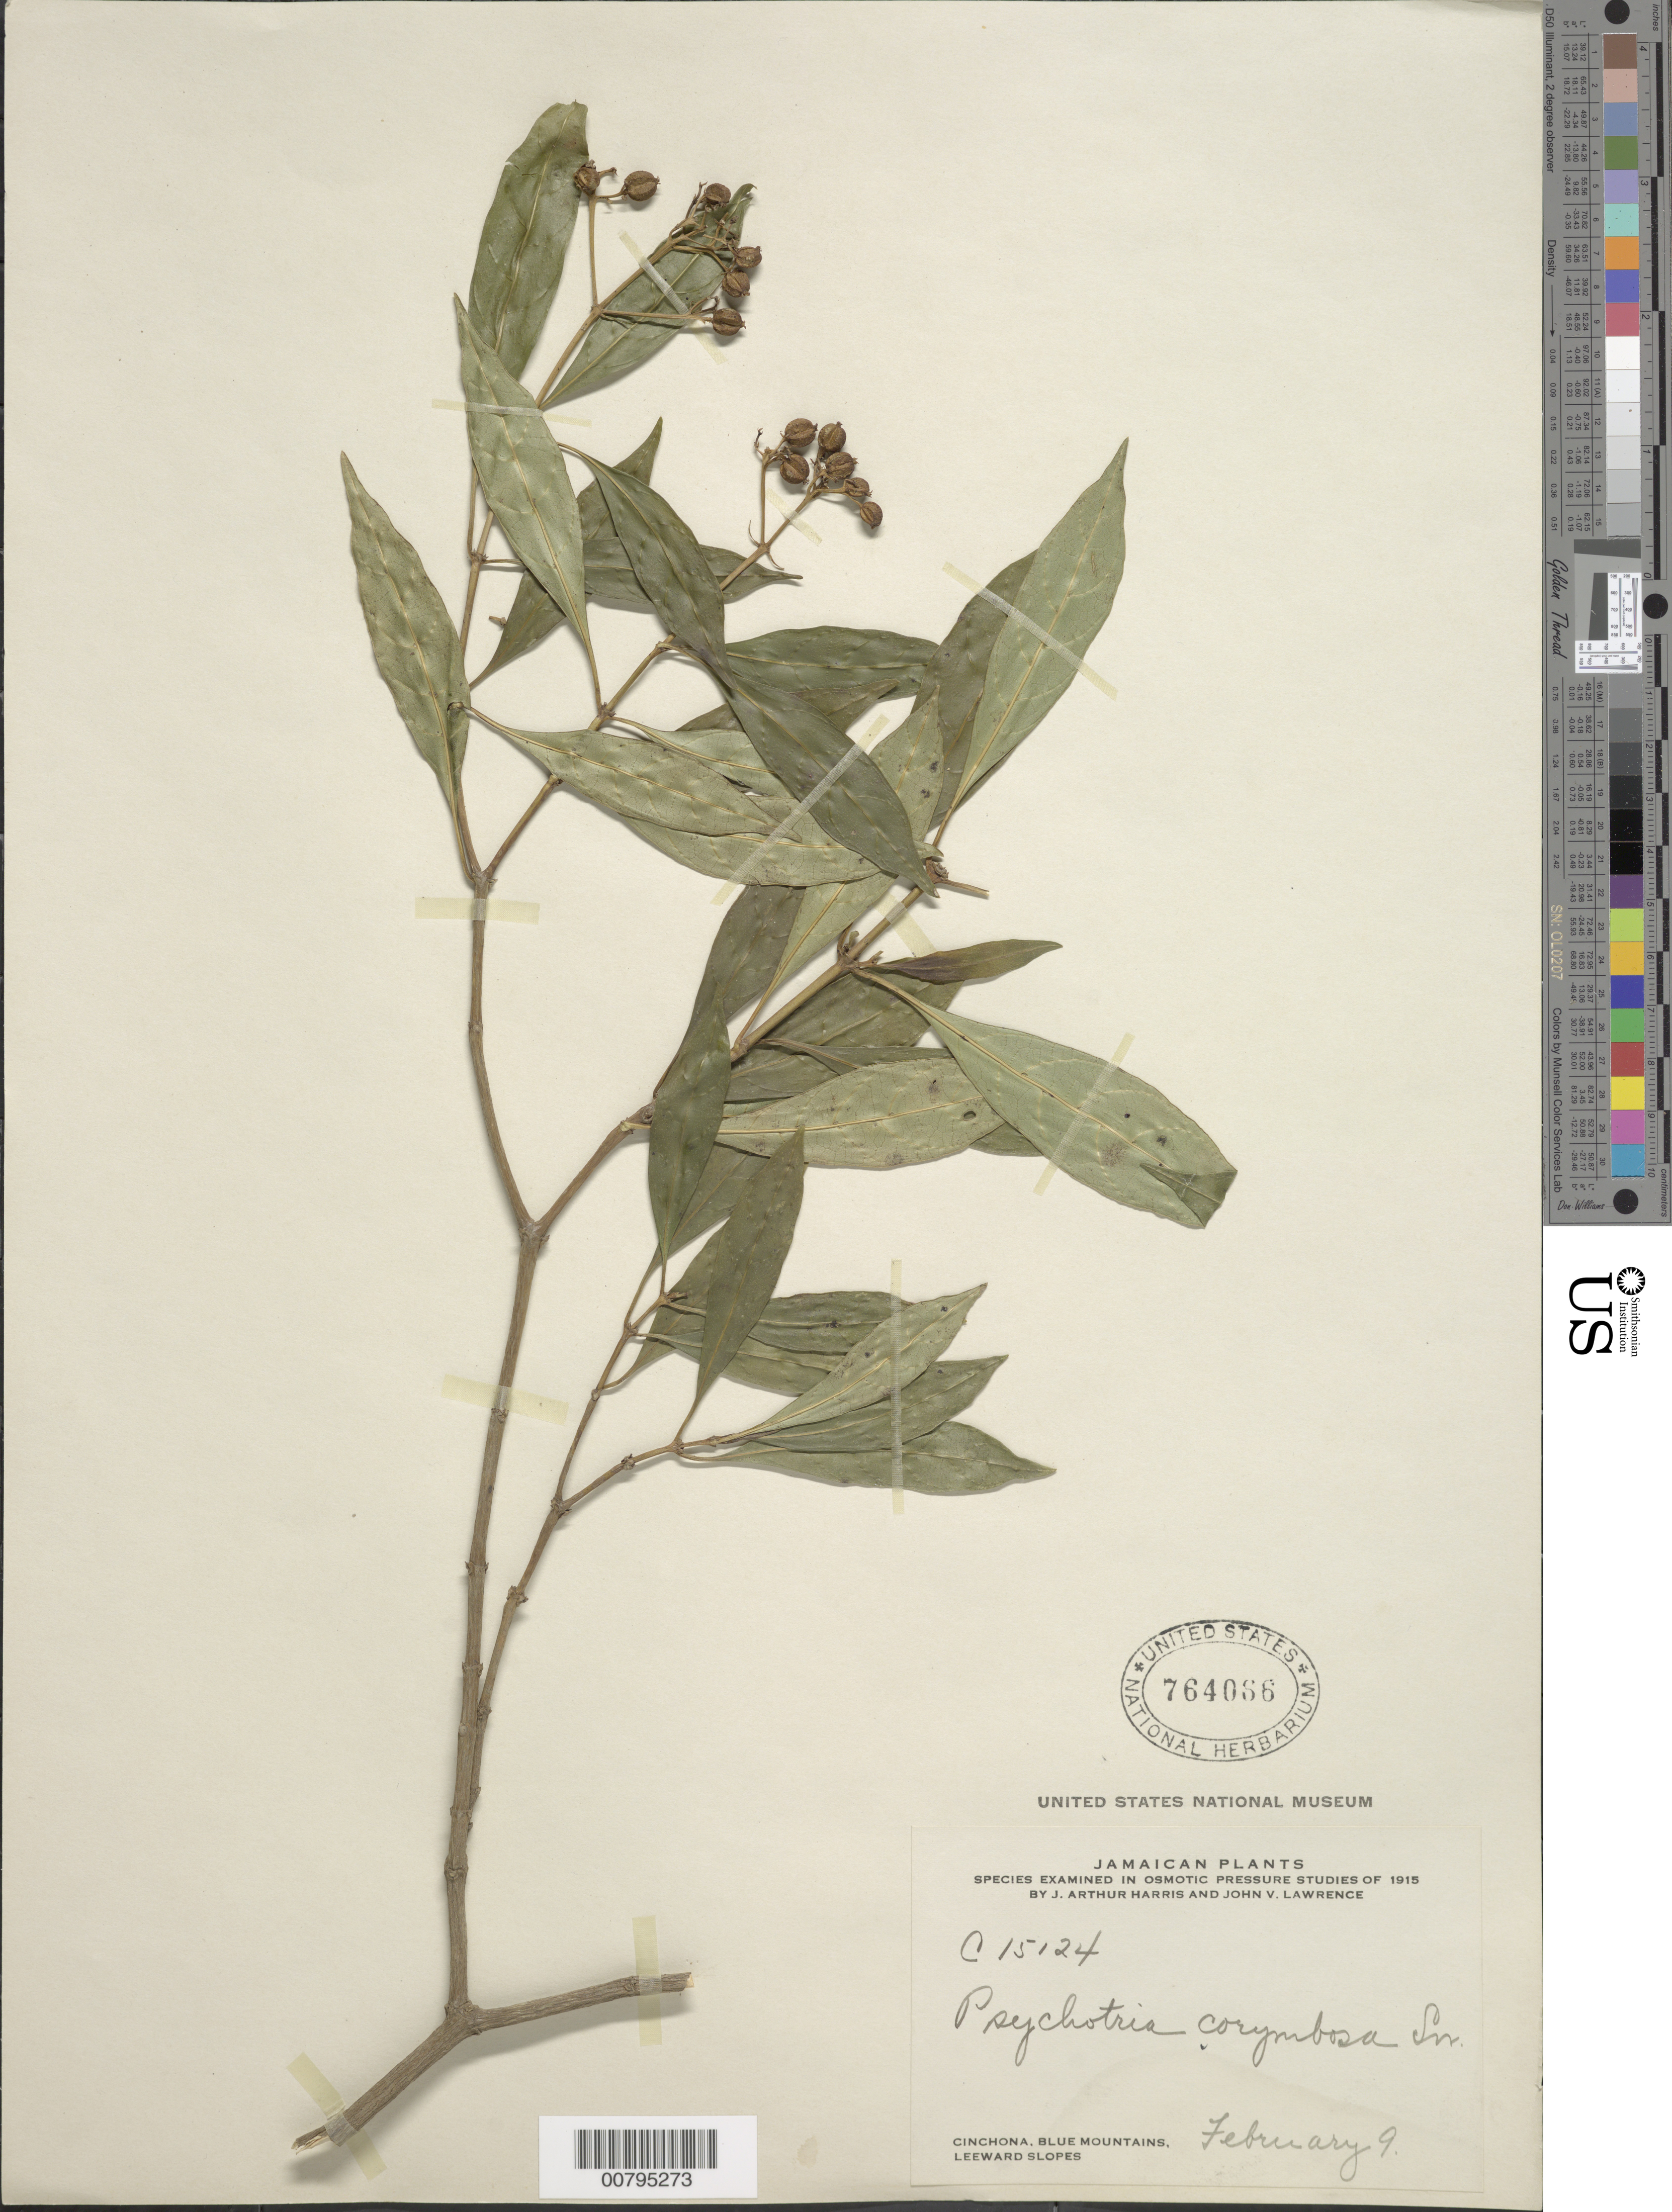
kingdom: Plantae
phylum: Tracheophyta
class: Magnoliopsida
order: Gentianales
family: Rubiaceae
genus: Psychotria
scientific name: Psychotria corymbosa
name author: Sw.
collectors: J. A. Harris & J. Lawrence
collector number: C 15124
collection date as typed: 09 Feb 1915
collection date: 1915-02-09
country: Jamaica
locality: Cinchona, Blue Mountains, leeward slopes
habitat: Montane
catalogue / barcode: US 764066